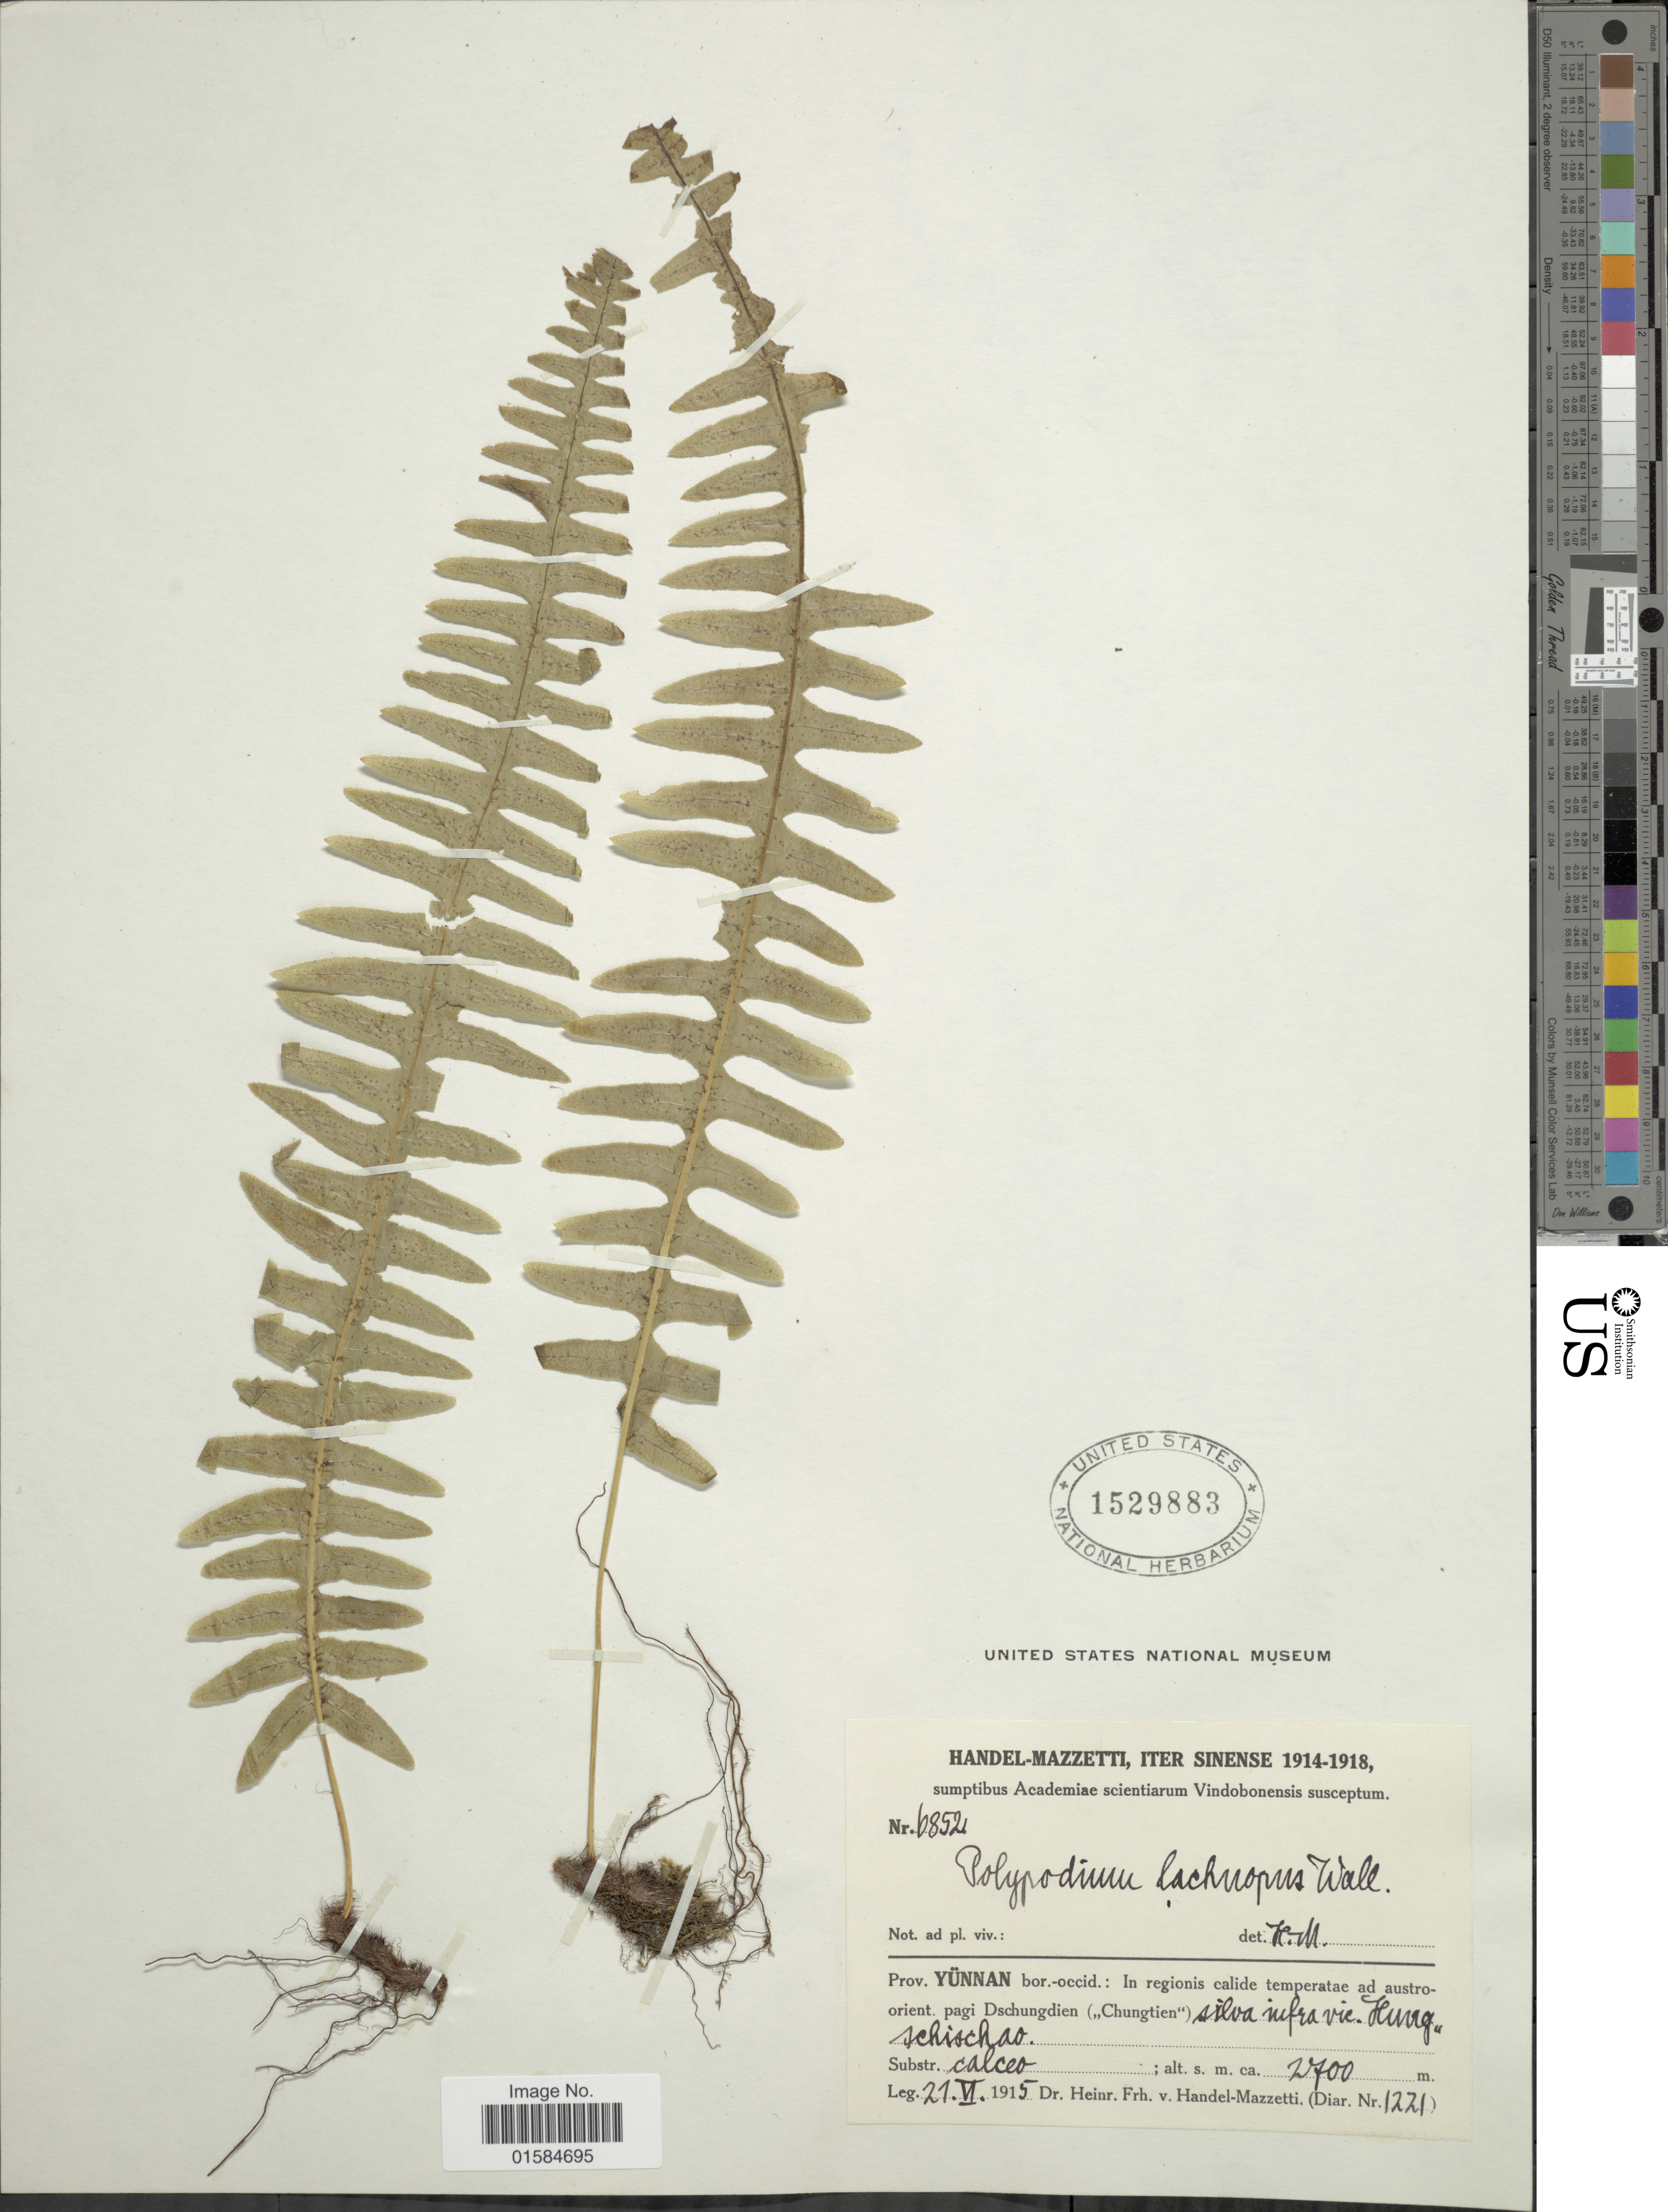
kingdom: Plantae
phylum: Tracheophyta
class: Polypodiopsida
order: Polypodiales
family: Polypodiaceae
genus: Goniophlebium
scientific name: Goniophlebium lachnopus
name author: (Wall. ex Hook.) J. Sm.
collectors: H. Handel-Mazzetti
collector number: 6852/1221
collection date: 1915-06-21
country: China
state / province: Yunnan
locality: Prov. Yunnan, ad austro-orient. pagi Dschungdien (Chungtien), silva sufra vie Hung Schischao [interpreted]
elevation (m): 2700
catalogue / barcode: US 1529883